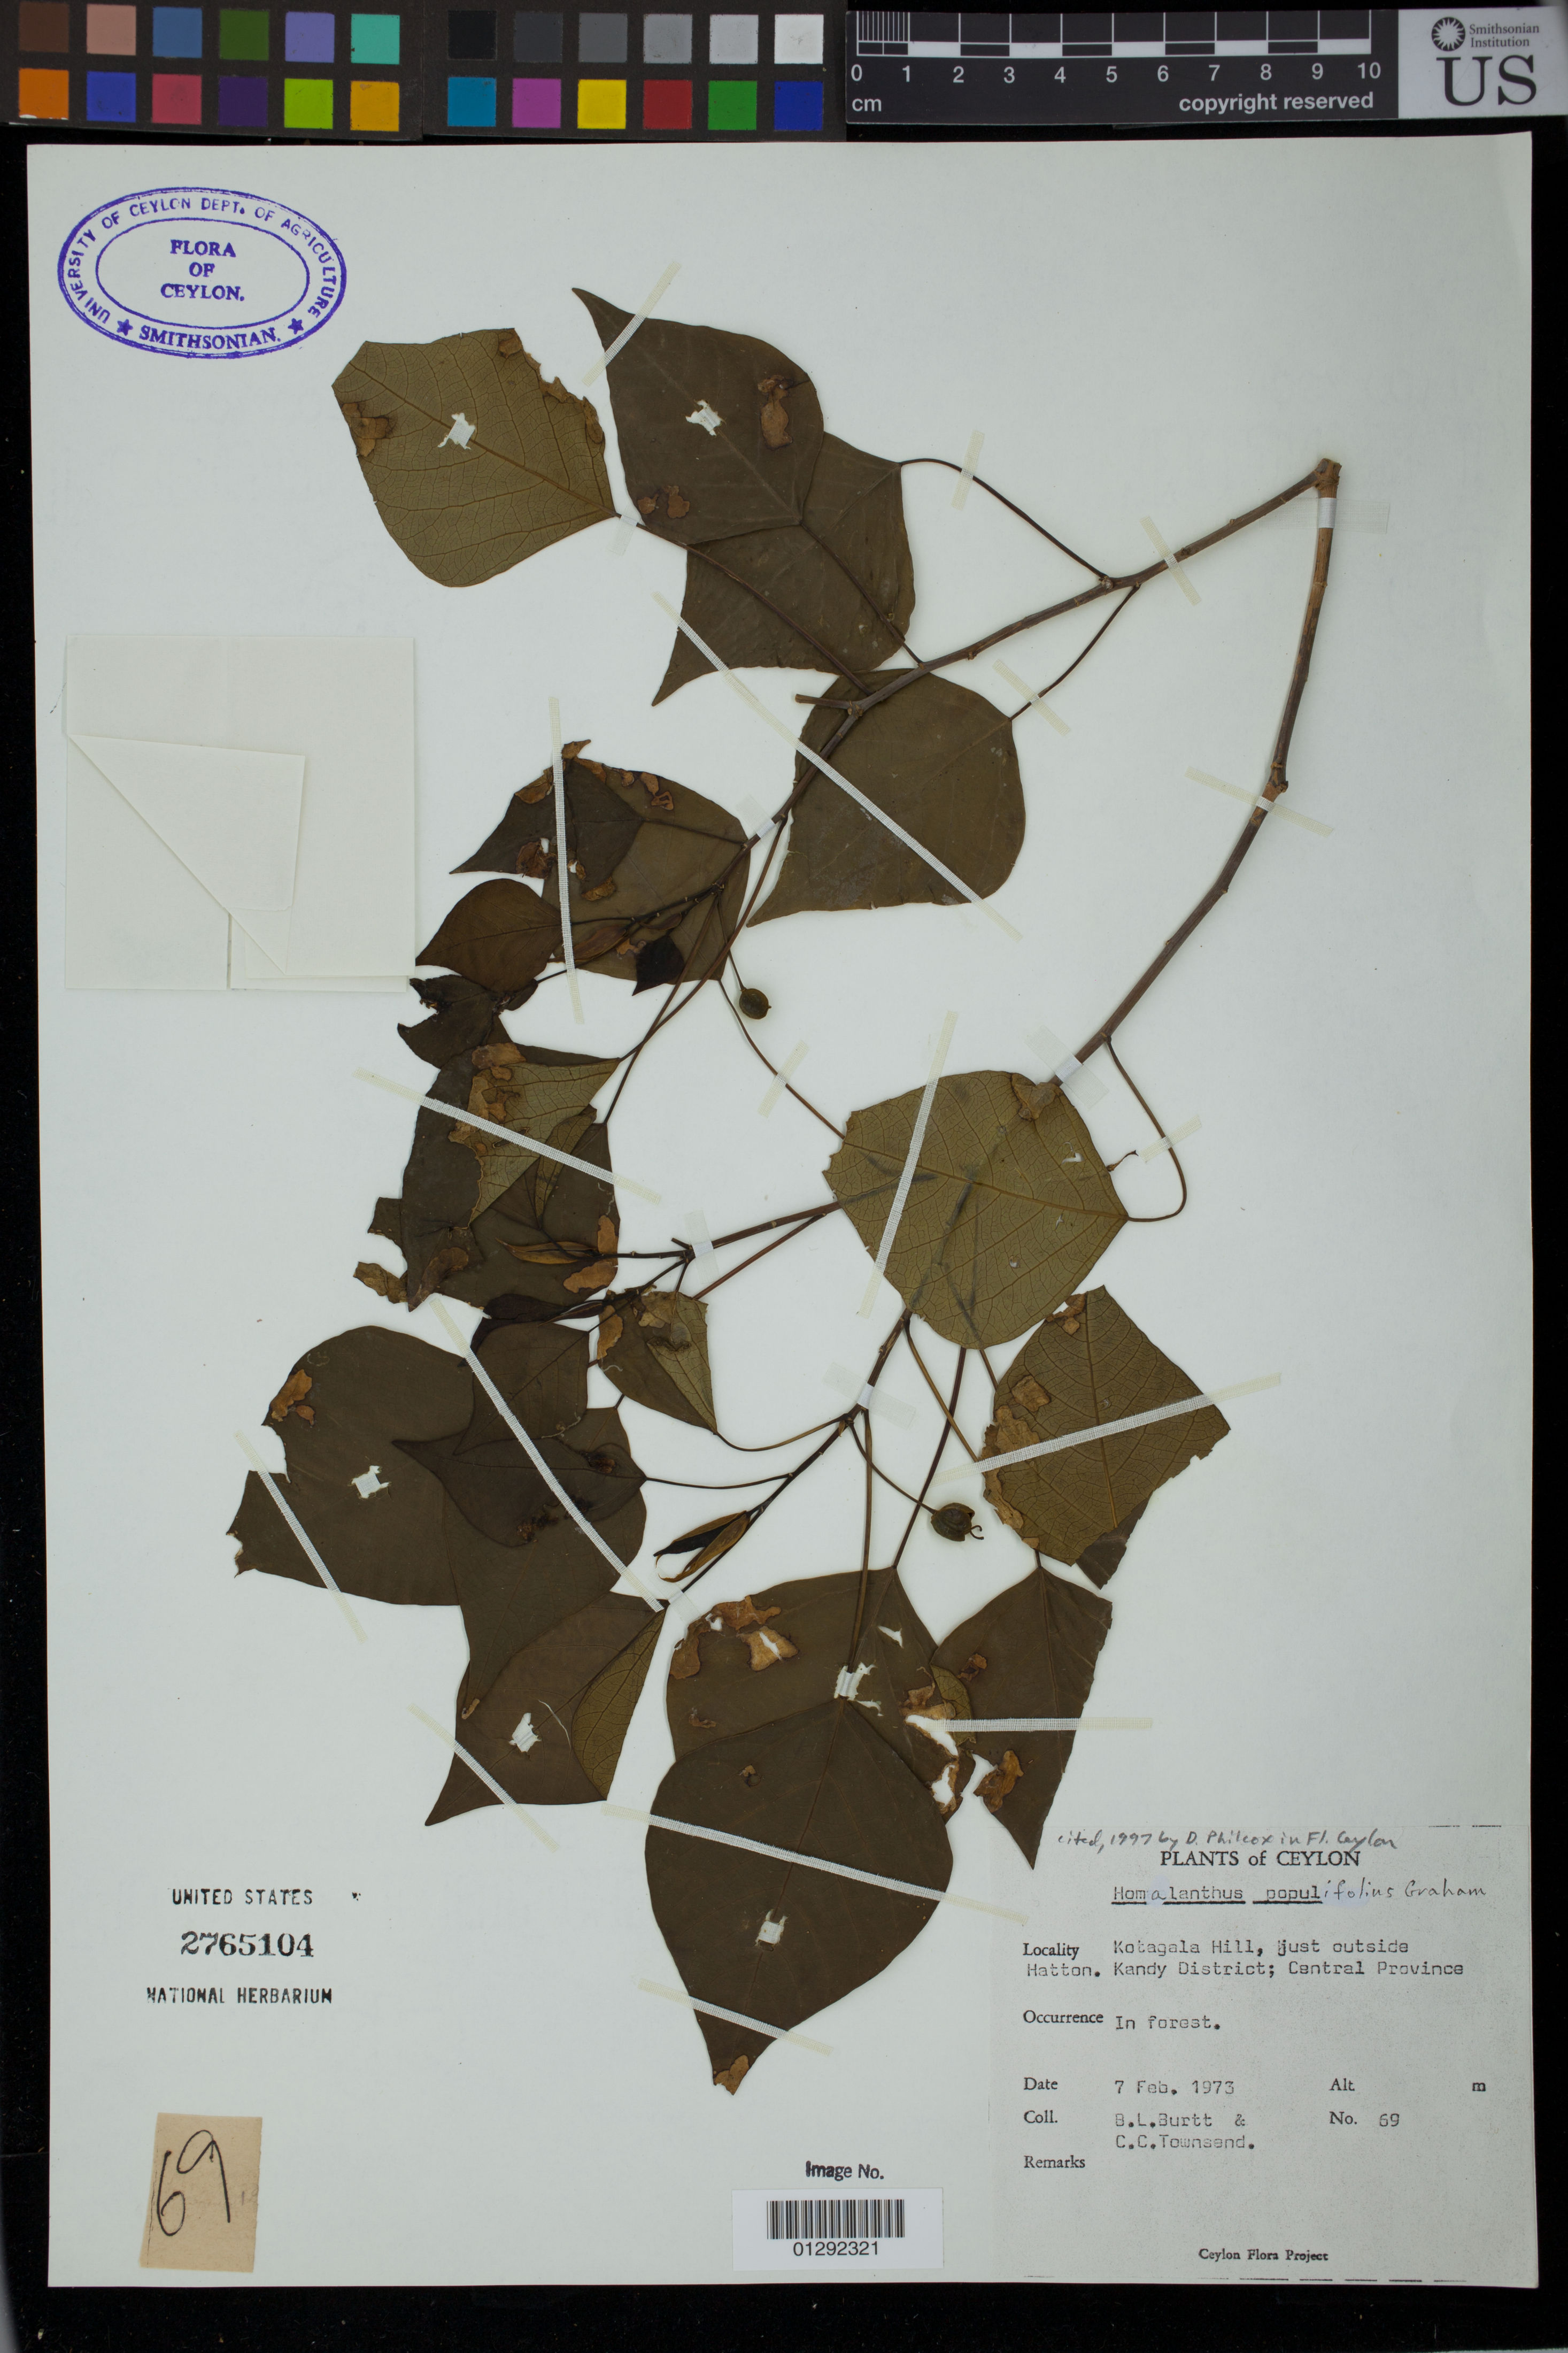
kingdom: Plantae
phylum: Tracheophyta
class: Magnoliopsida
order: Malpighiales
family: Euphorbiaceae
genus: Homalanthus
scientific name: Homalanthus populifolius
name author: Graham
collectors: B. L. Burtt & C. C. Townsend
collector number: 69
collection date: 1973-02-07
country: Sri Lanka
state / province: Central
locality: Ceylon. Kotagala Hill, just outside Hatton. Kandy District.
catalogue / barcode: US 2765104